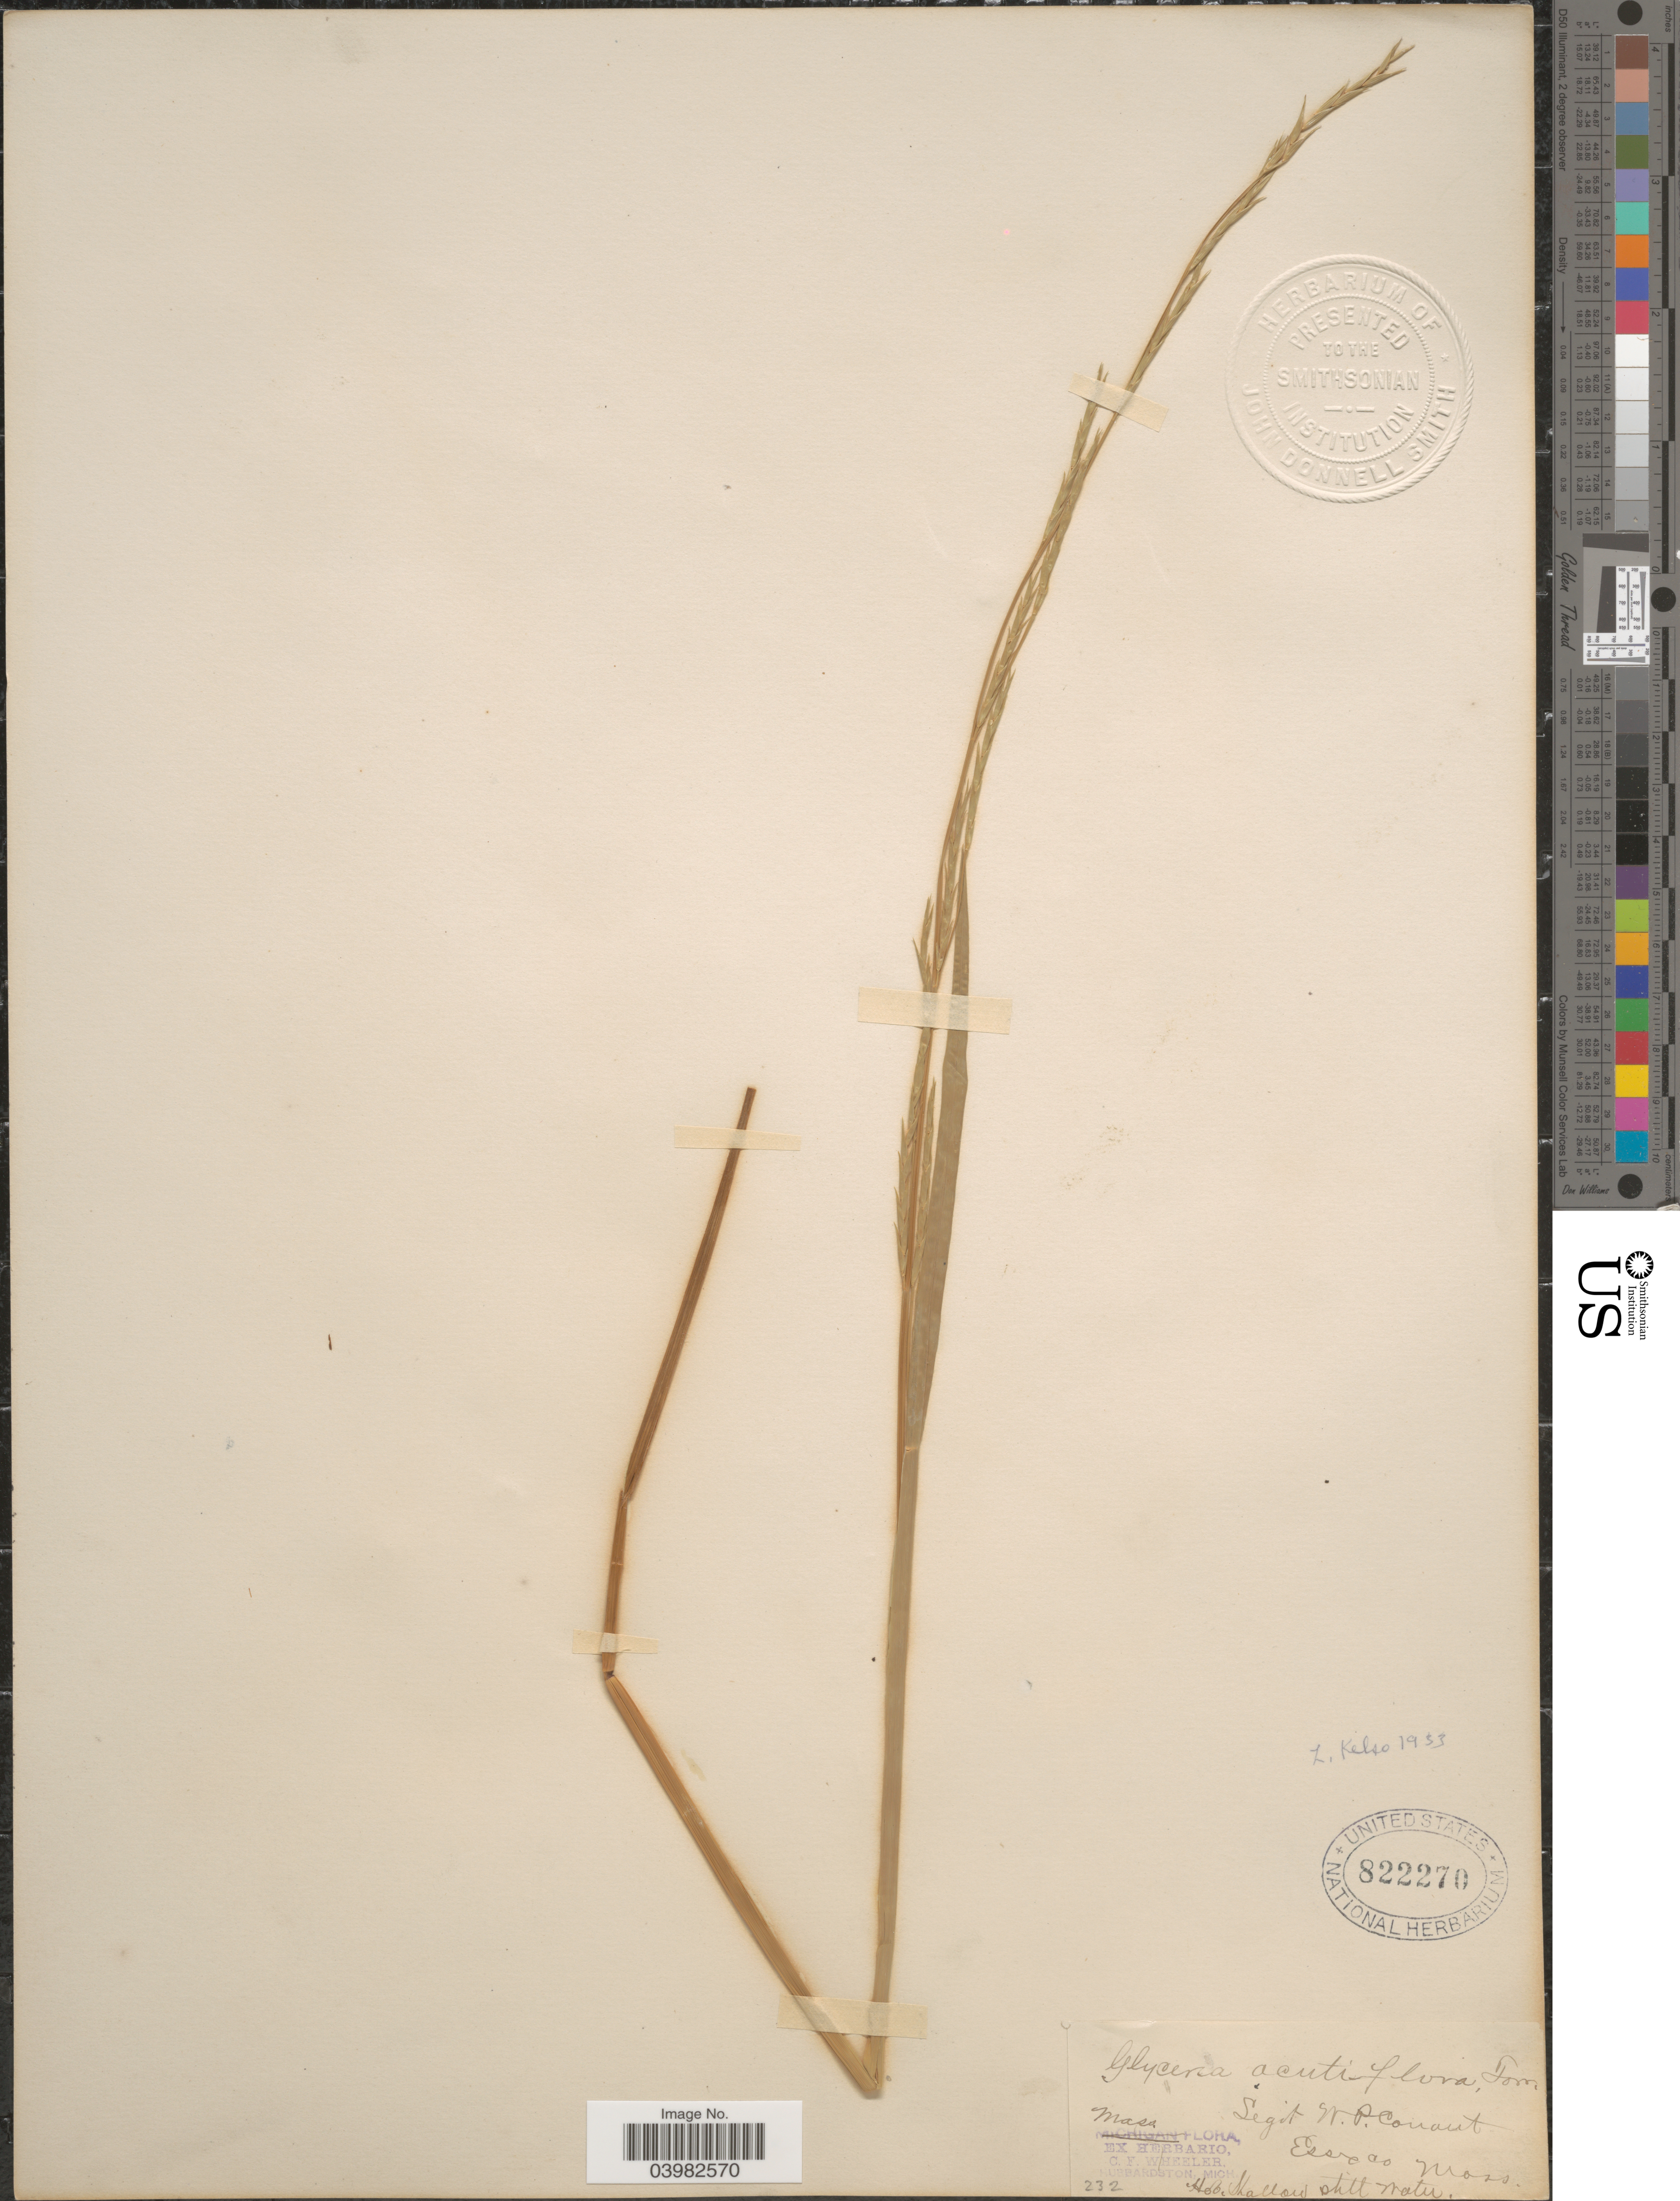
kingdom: Plantae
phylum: Tracheophyta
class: Liliopsida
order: Poales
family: Poaceae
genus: Glyceria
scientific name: Glyceria acutiflora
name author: Torr.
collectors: W. P. Conant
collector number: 232?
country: United States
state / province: Massachusetts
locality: Essex Co.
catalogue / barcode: US 822270